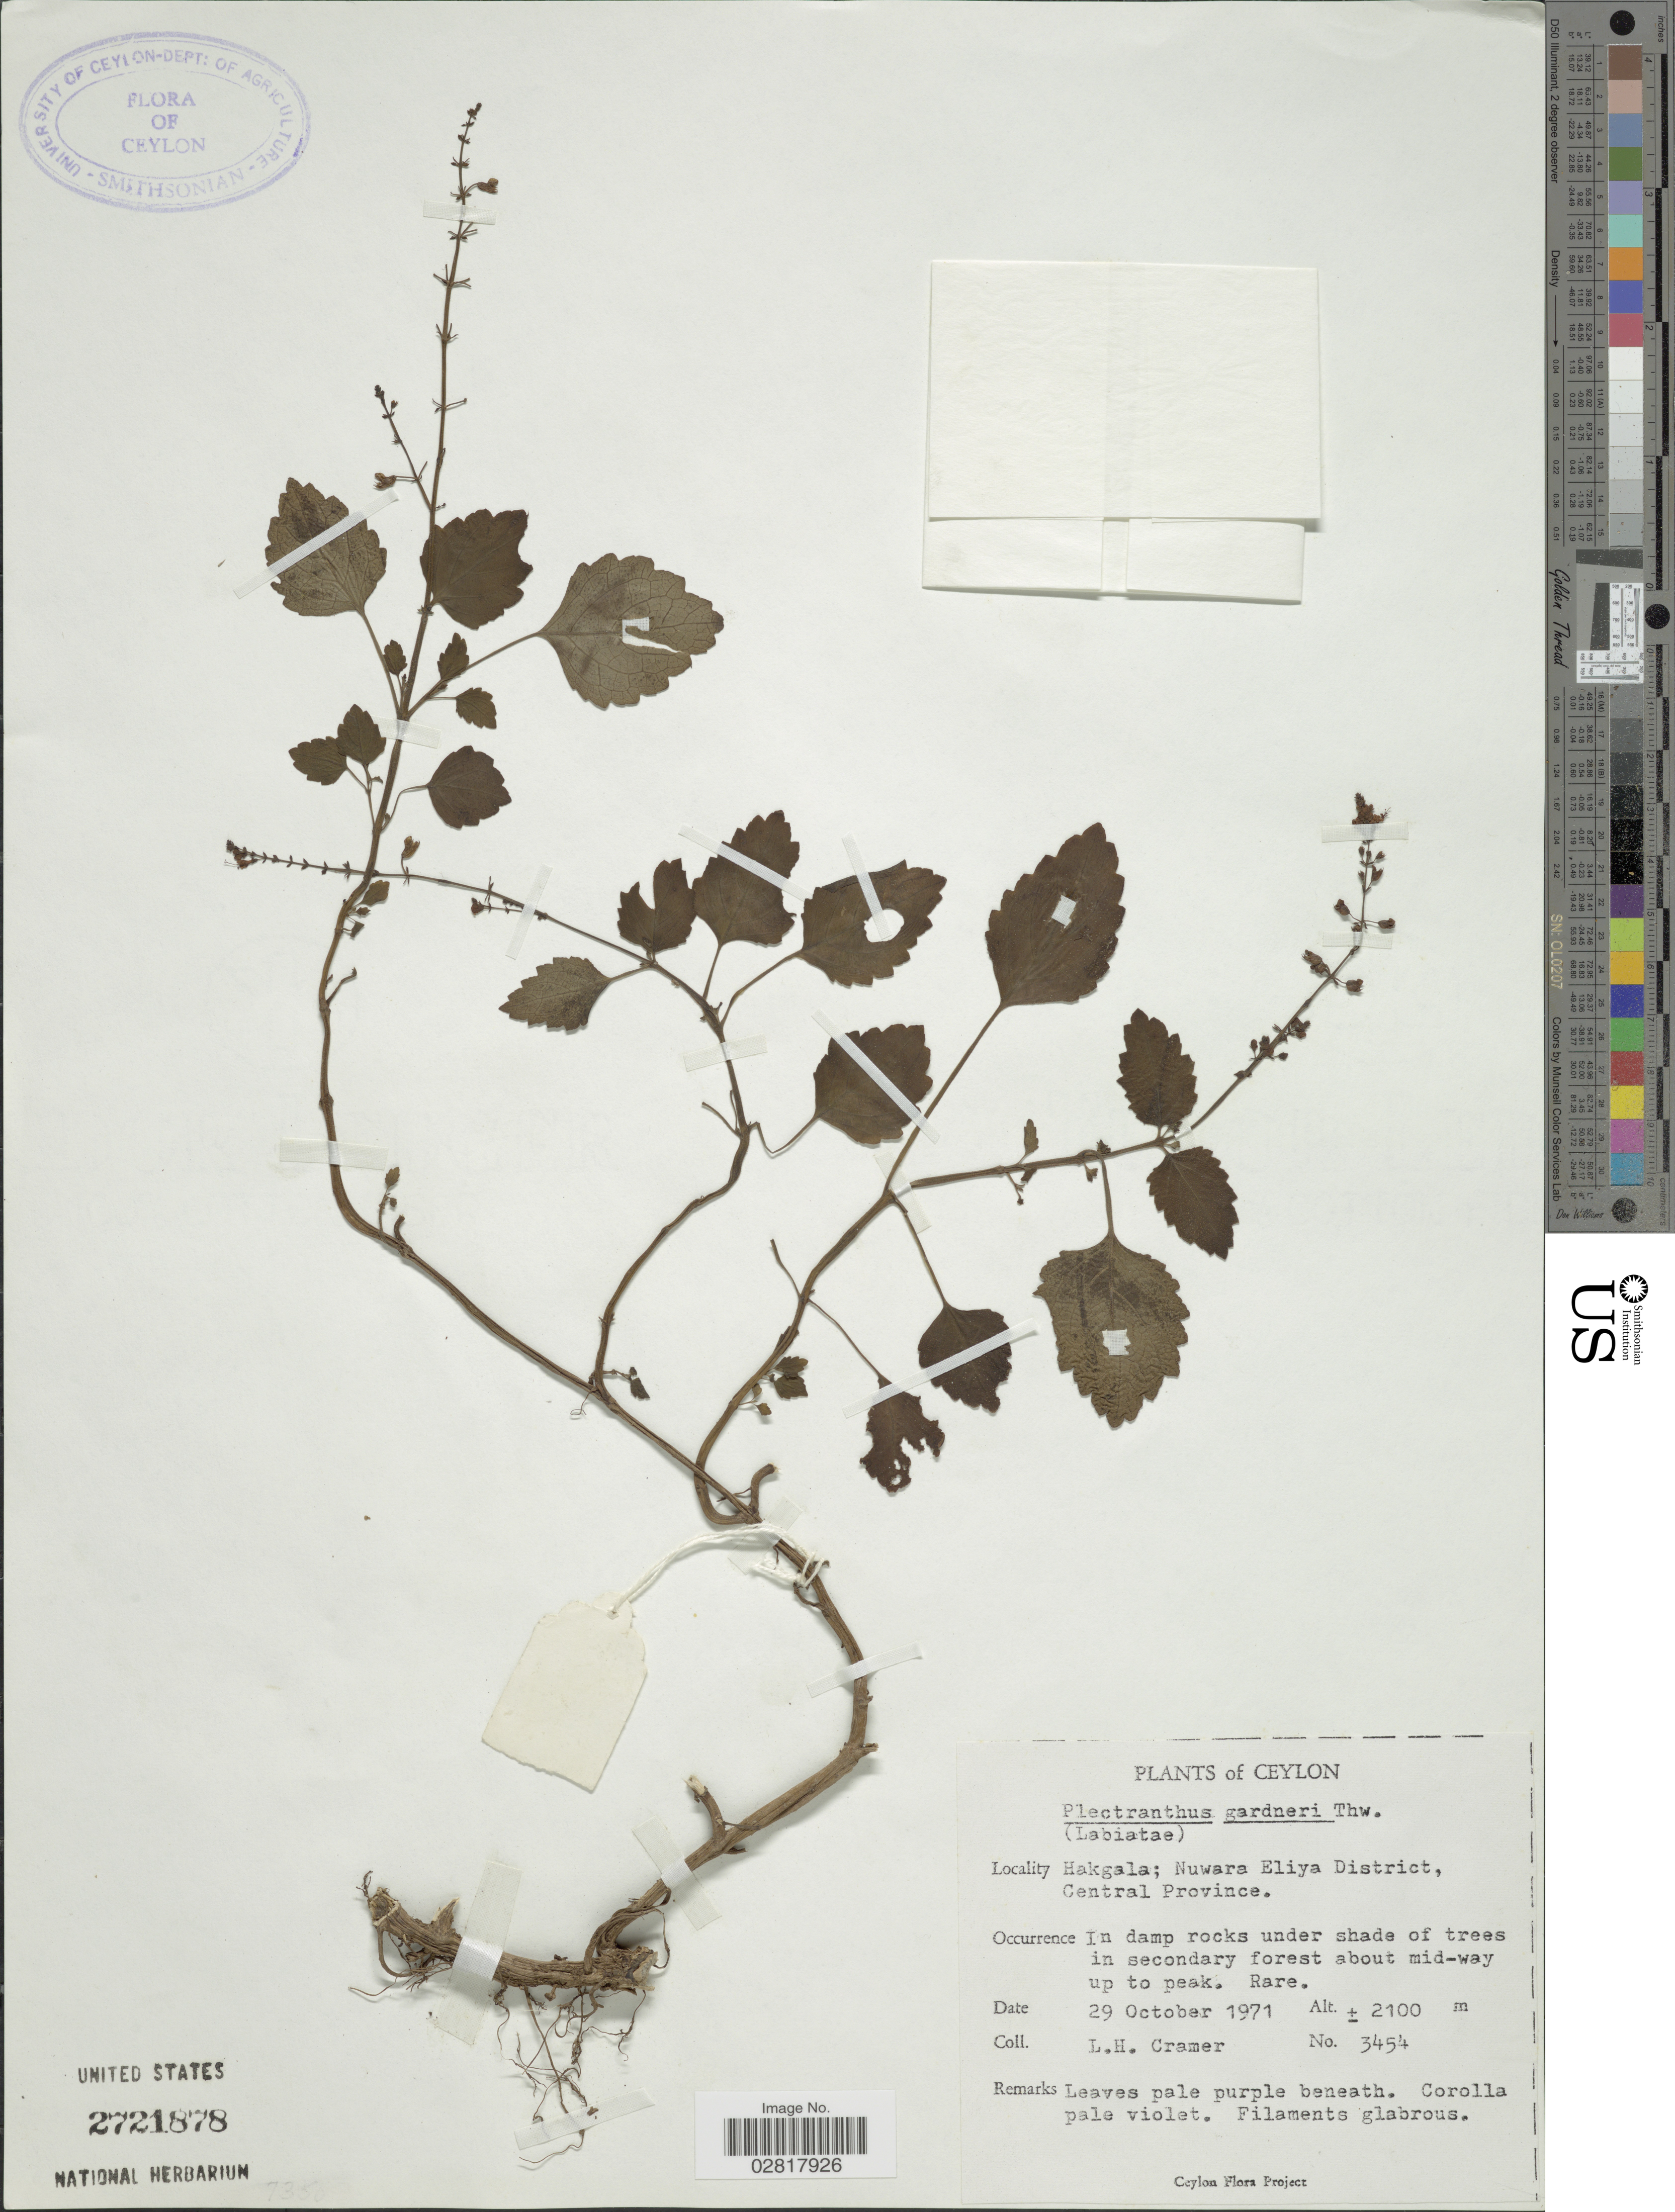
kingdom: Plantae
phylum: Tracheophyta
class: Magnoliopsida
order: Lamiales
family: Lamiaceae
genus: Plectranthus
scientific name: Plectranthus gardneri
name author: Thwaites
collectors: L. H. Cramer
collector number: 3454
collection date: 1971-10-29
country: Sri Lanka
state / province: Central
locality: Ceylon. Hakgala; Nuwara Eliya District.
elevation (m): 2100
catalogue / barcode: US 2721878